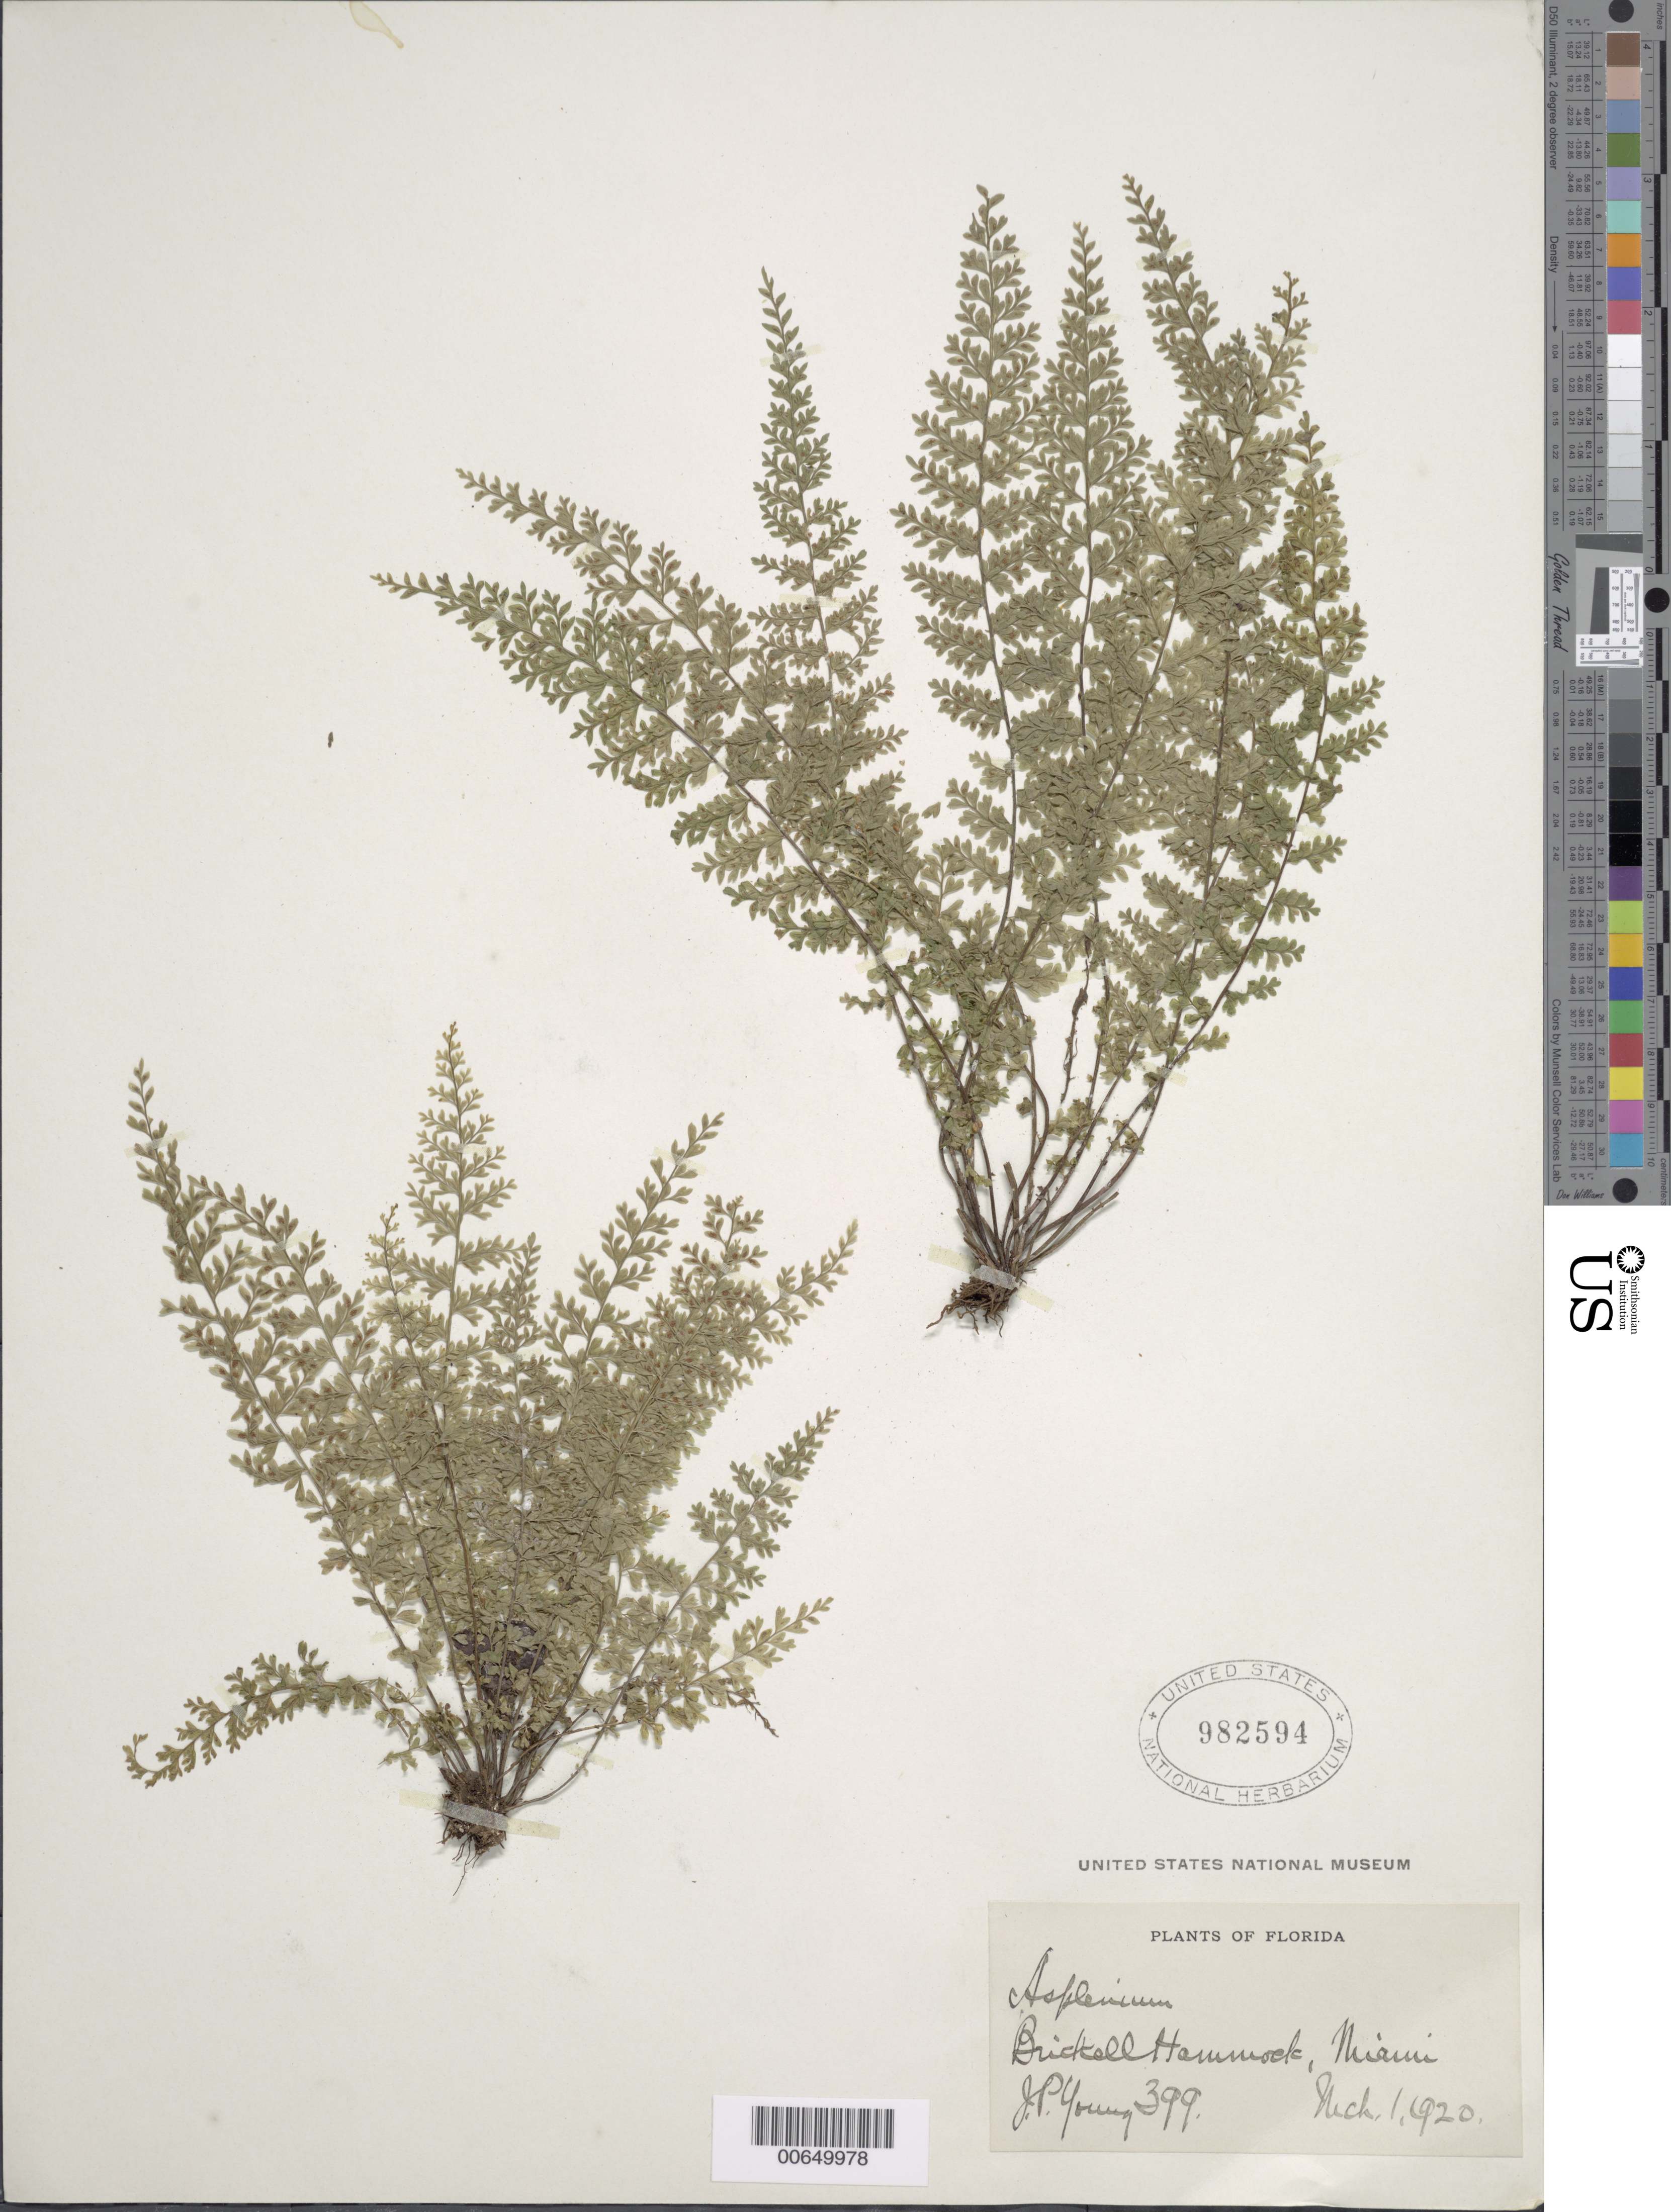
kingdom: Plantae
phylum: Tracheophyta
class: Polypodiopsida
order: Polypodiales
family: Aspleniaceae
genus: Asplenium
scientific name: Asplenium verecundum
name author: Chapm.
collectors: J. P. Young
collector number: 399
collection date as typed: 01 Mar 1920 or 03 Jan 1920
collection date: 1920-01-03 or 1920-03-01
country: United States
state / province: Florida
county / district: Dade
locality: Brickell Hammock. Miami.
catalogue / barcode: US 982594